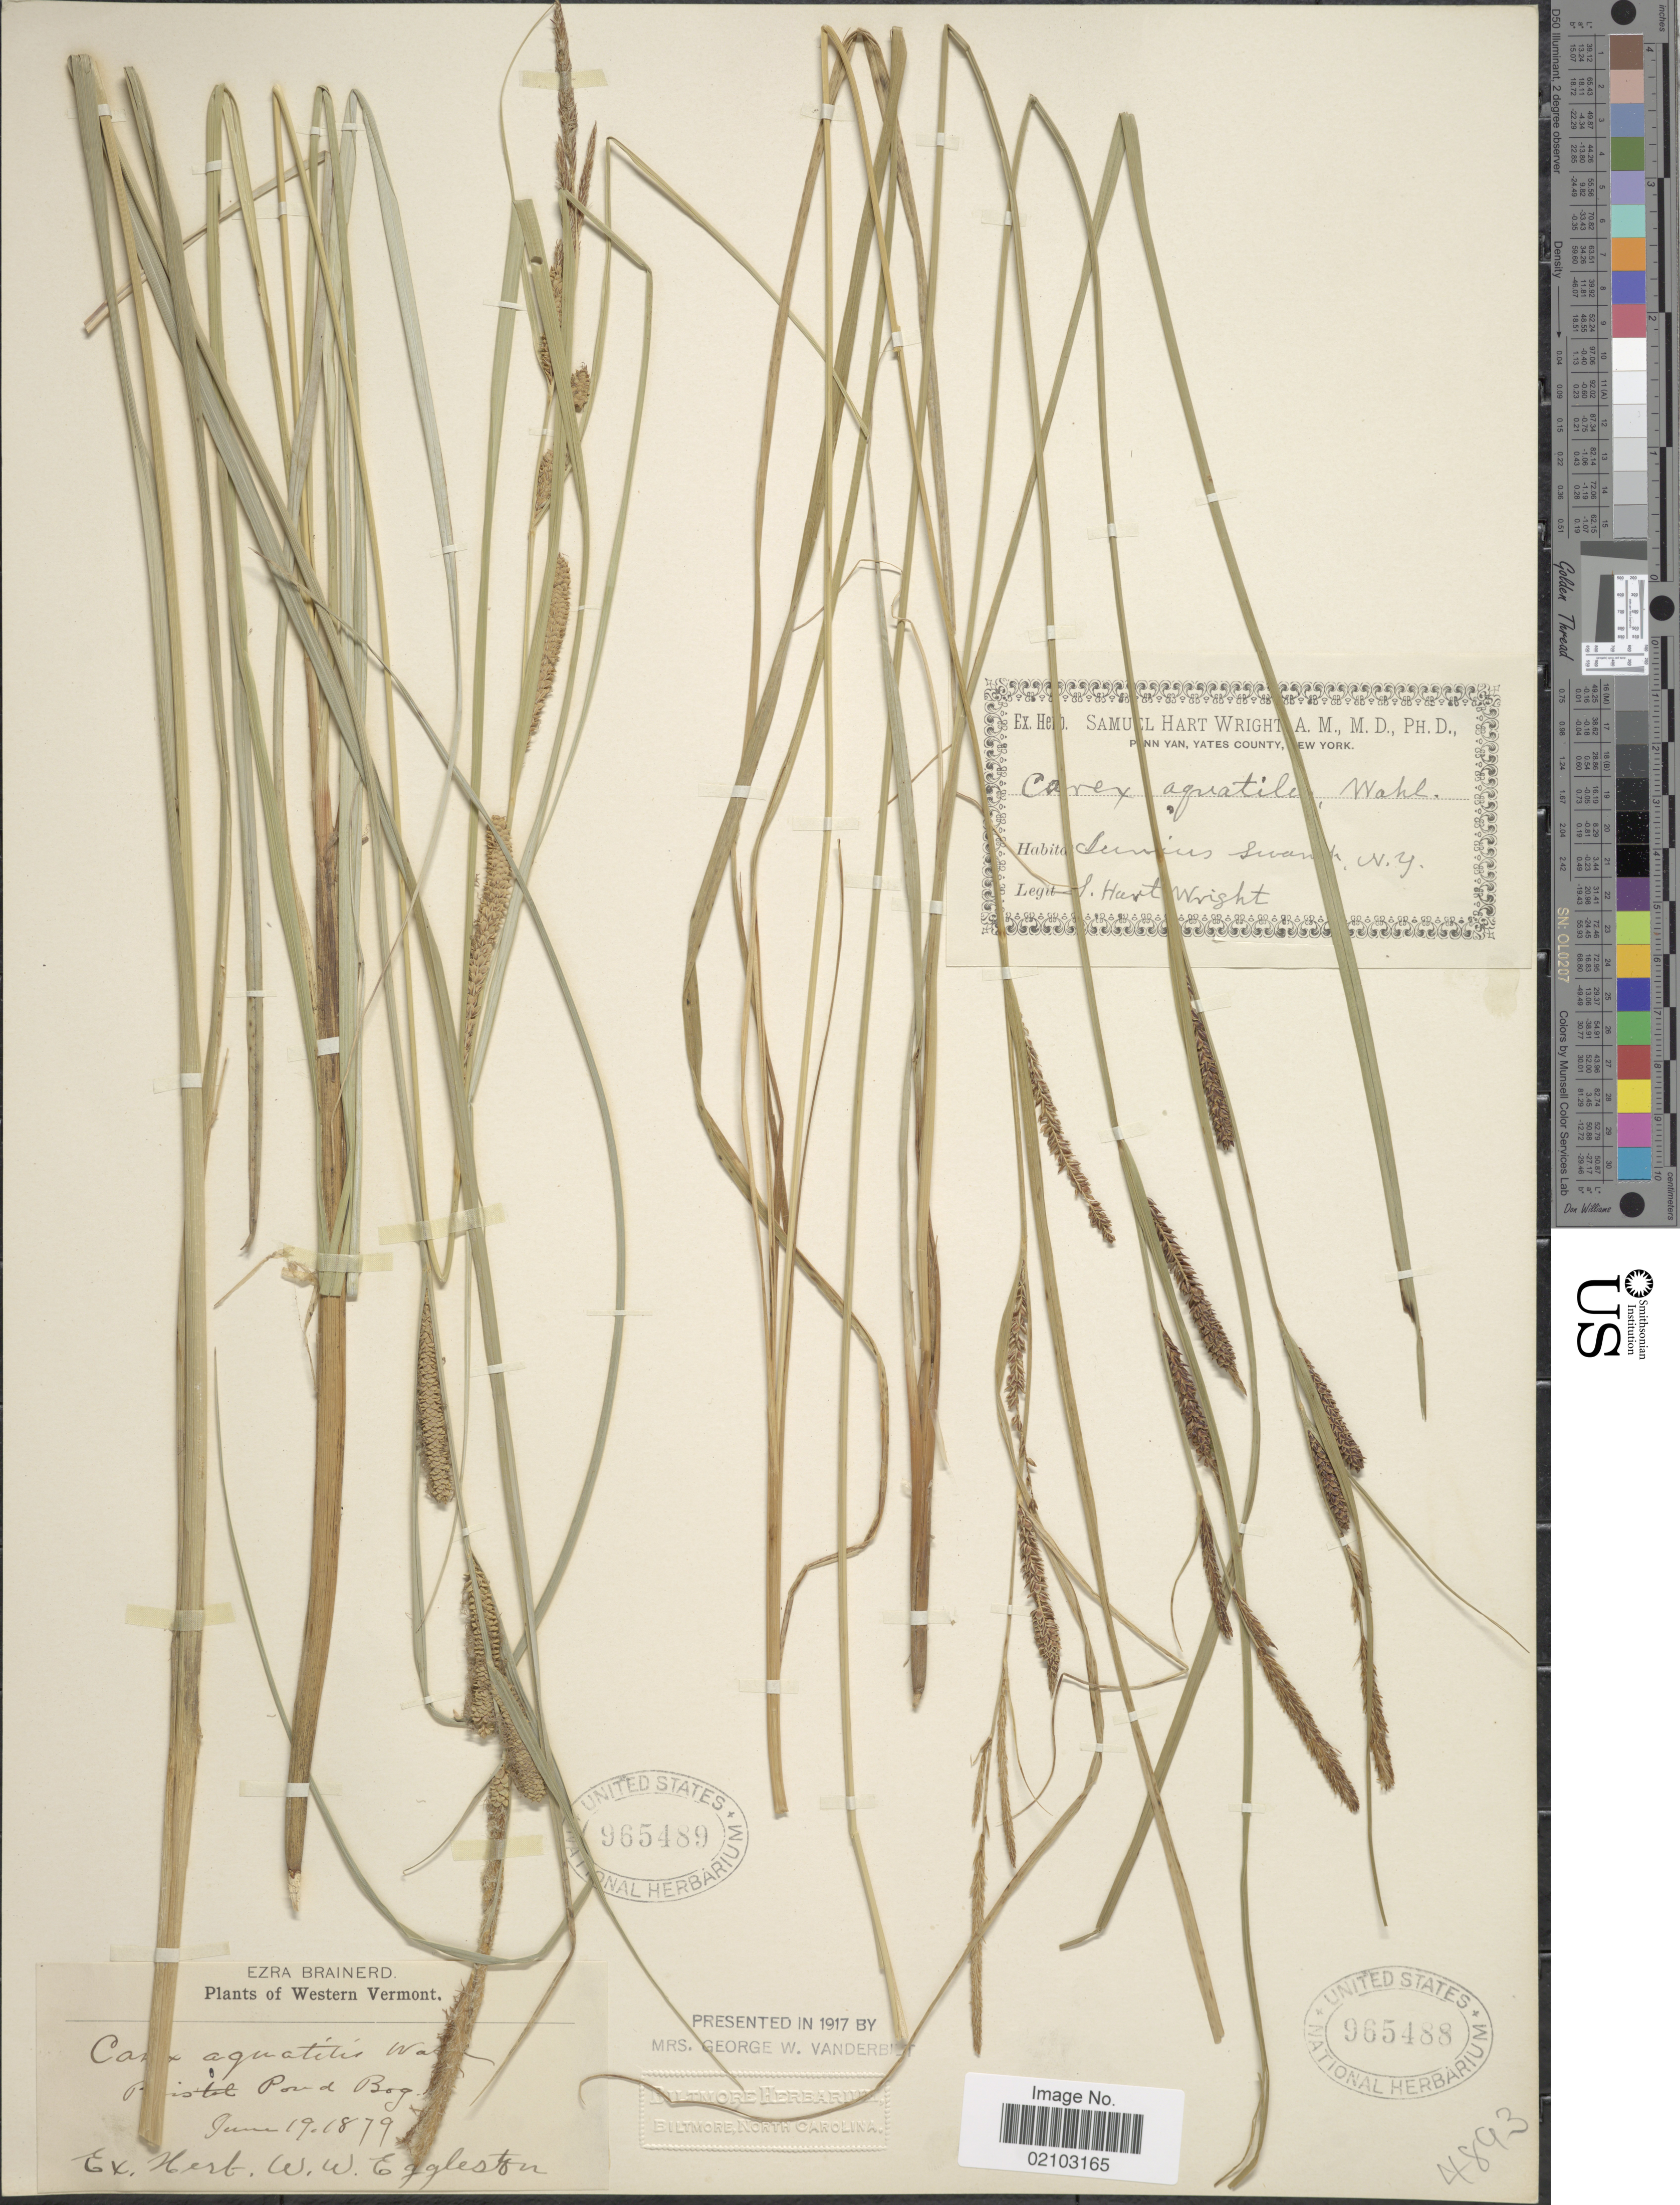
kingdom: Plantae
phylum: Tracheophyta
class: Liliopsida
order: Poales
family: Cyperaceae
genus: Carex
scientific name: Carex aquatilis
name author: Wahlenb.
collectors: E. Brainerd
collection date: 1879-06-19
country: United States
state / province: Vermont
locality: Western Vermont, Bristol Pond Bog.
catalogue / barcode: US 965489